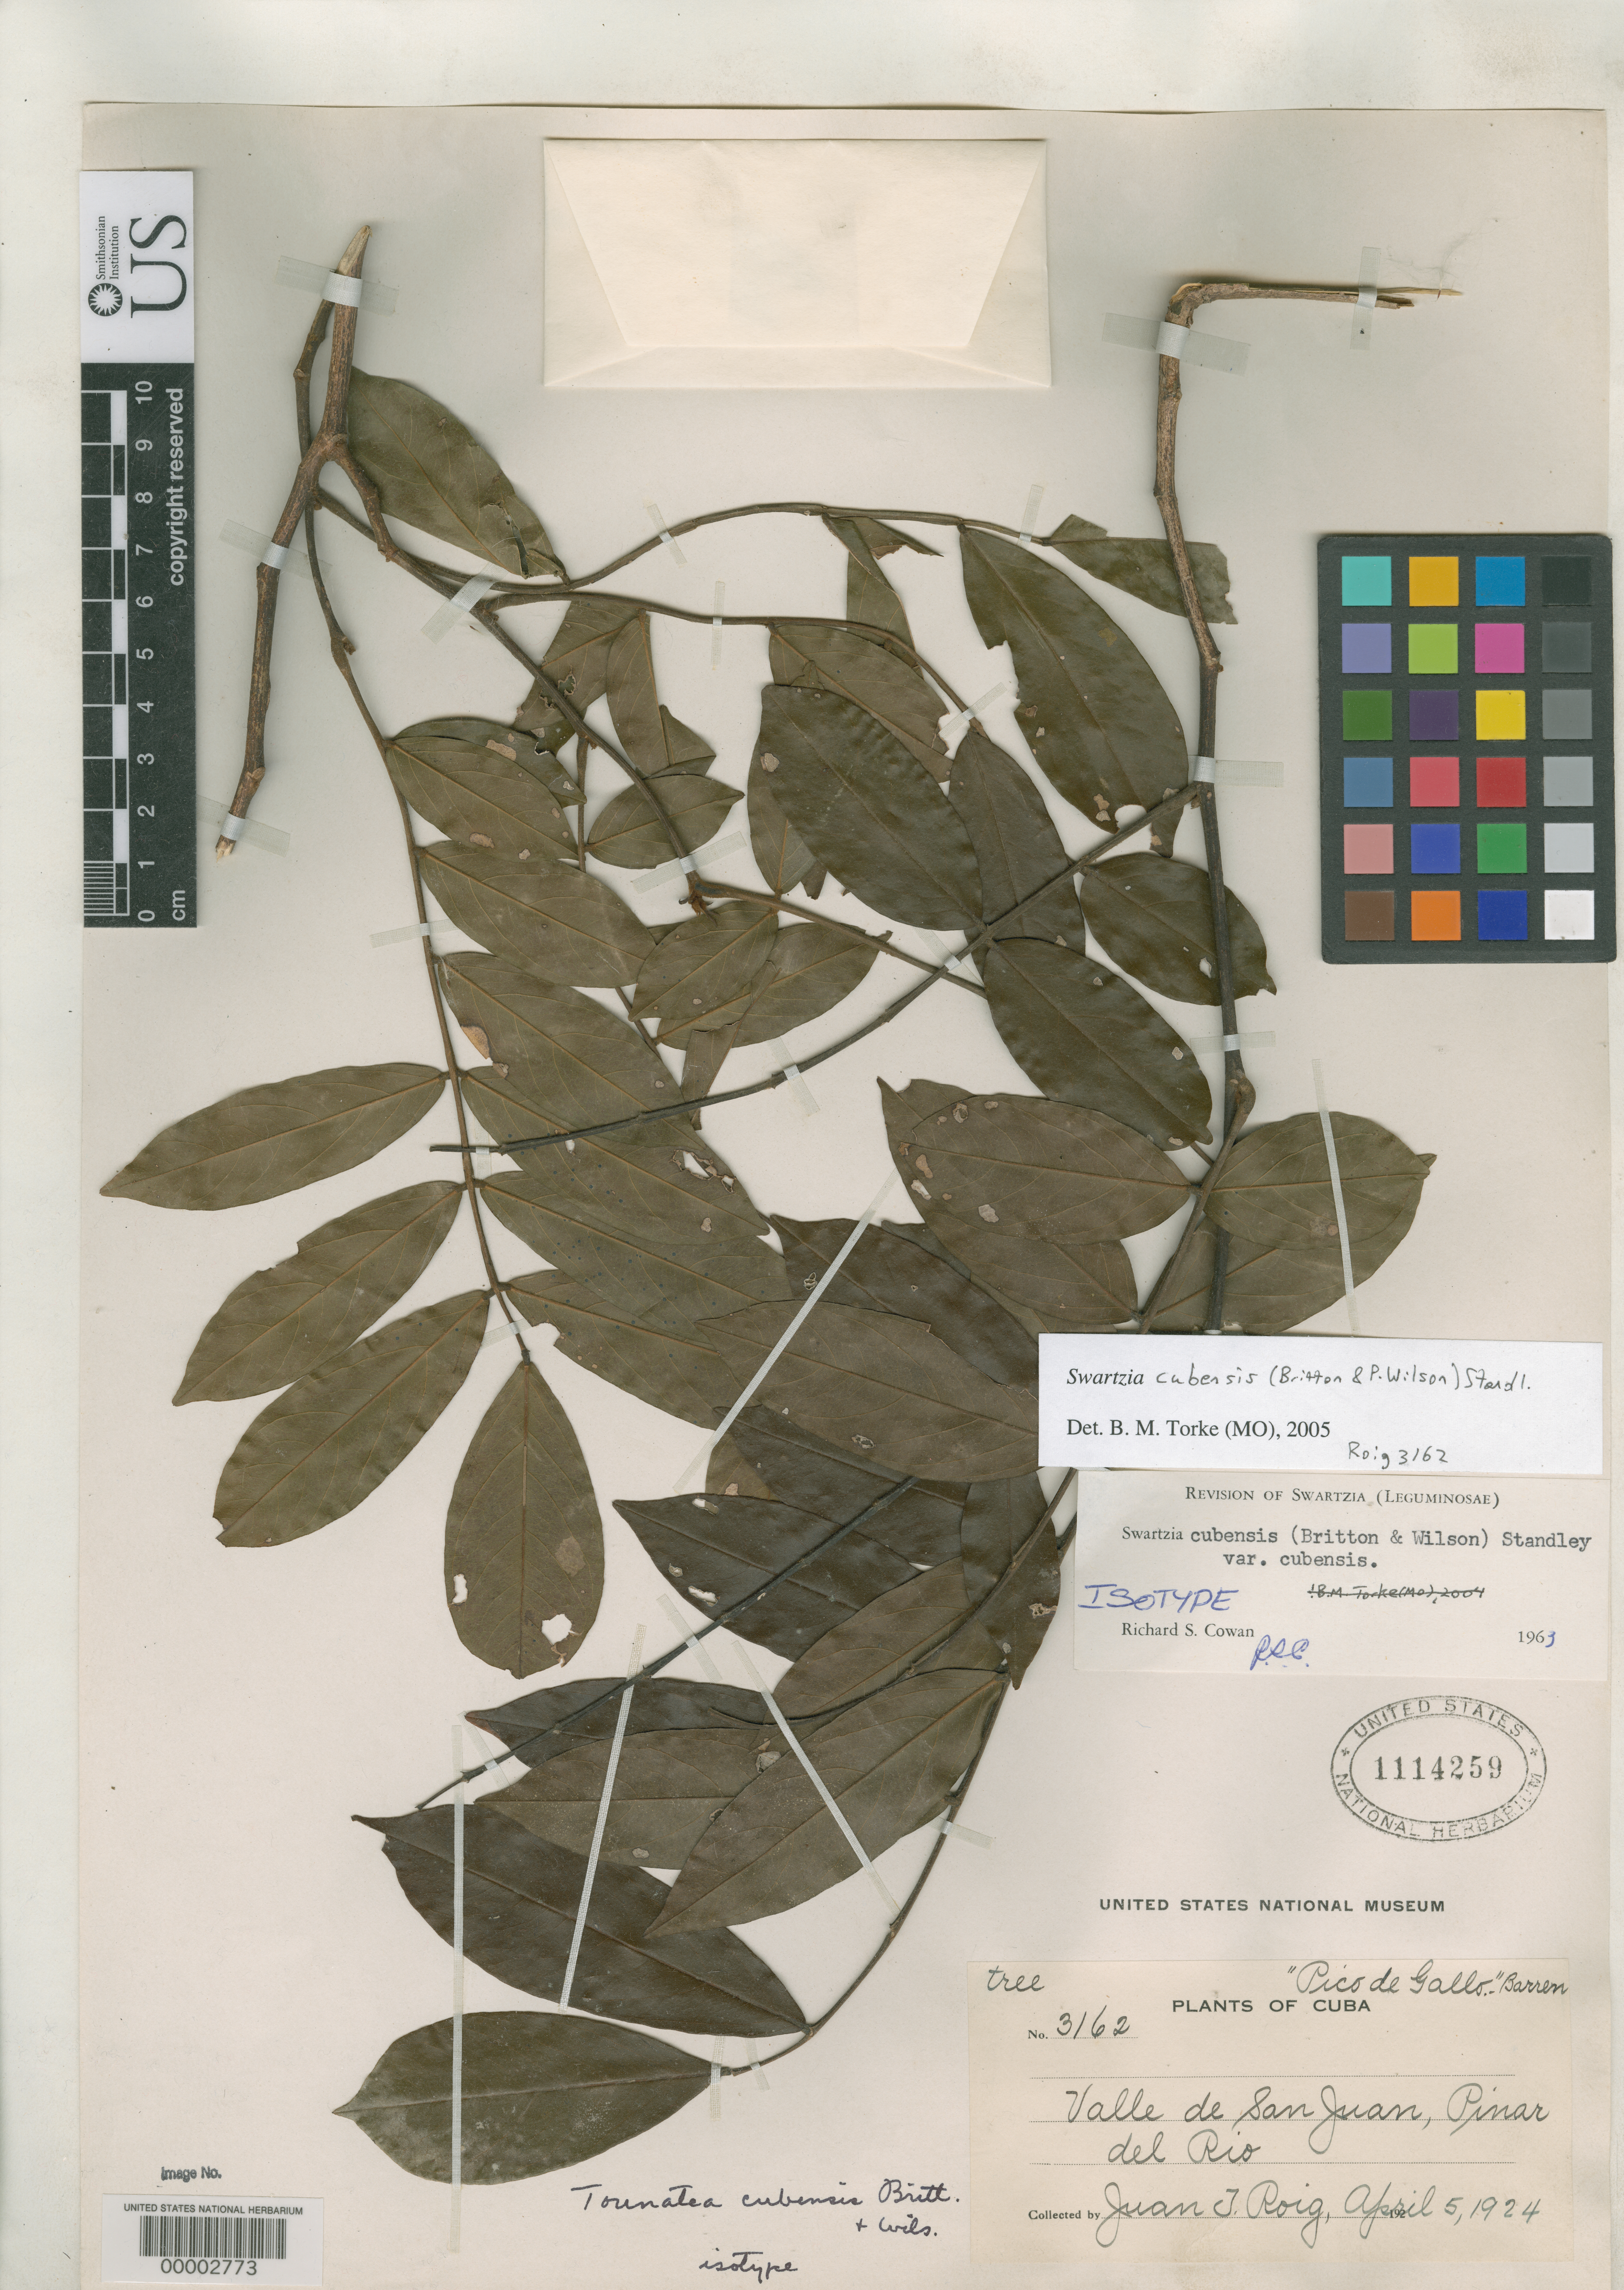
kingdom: Plantae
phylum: Tracheophyta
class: Magnoliopsida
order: Fabales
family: Fabaceae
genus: Tounatea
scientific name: Tounatea cubensis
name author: Britton & P. Wilson in Britton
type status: Isotype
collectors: J. Roig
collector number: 3162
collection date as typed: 05 Apr 1924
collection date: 1924-04-05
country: Cuba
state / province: Pinar del Río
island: Greater Antilles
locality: Valle de San Juan, "Pico de Gallo" Barren.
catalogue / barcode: US 1114259